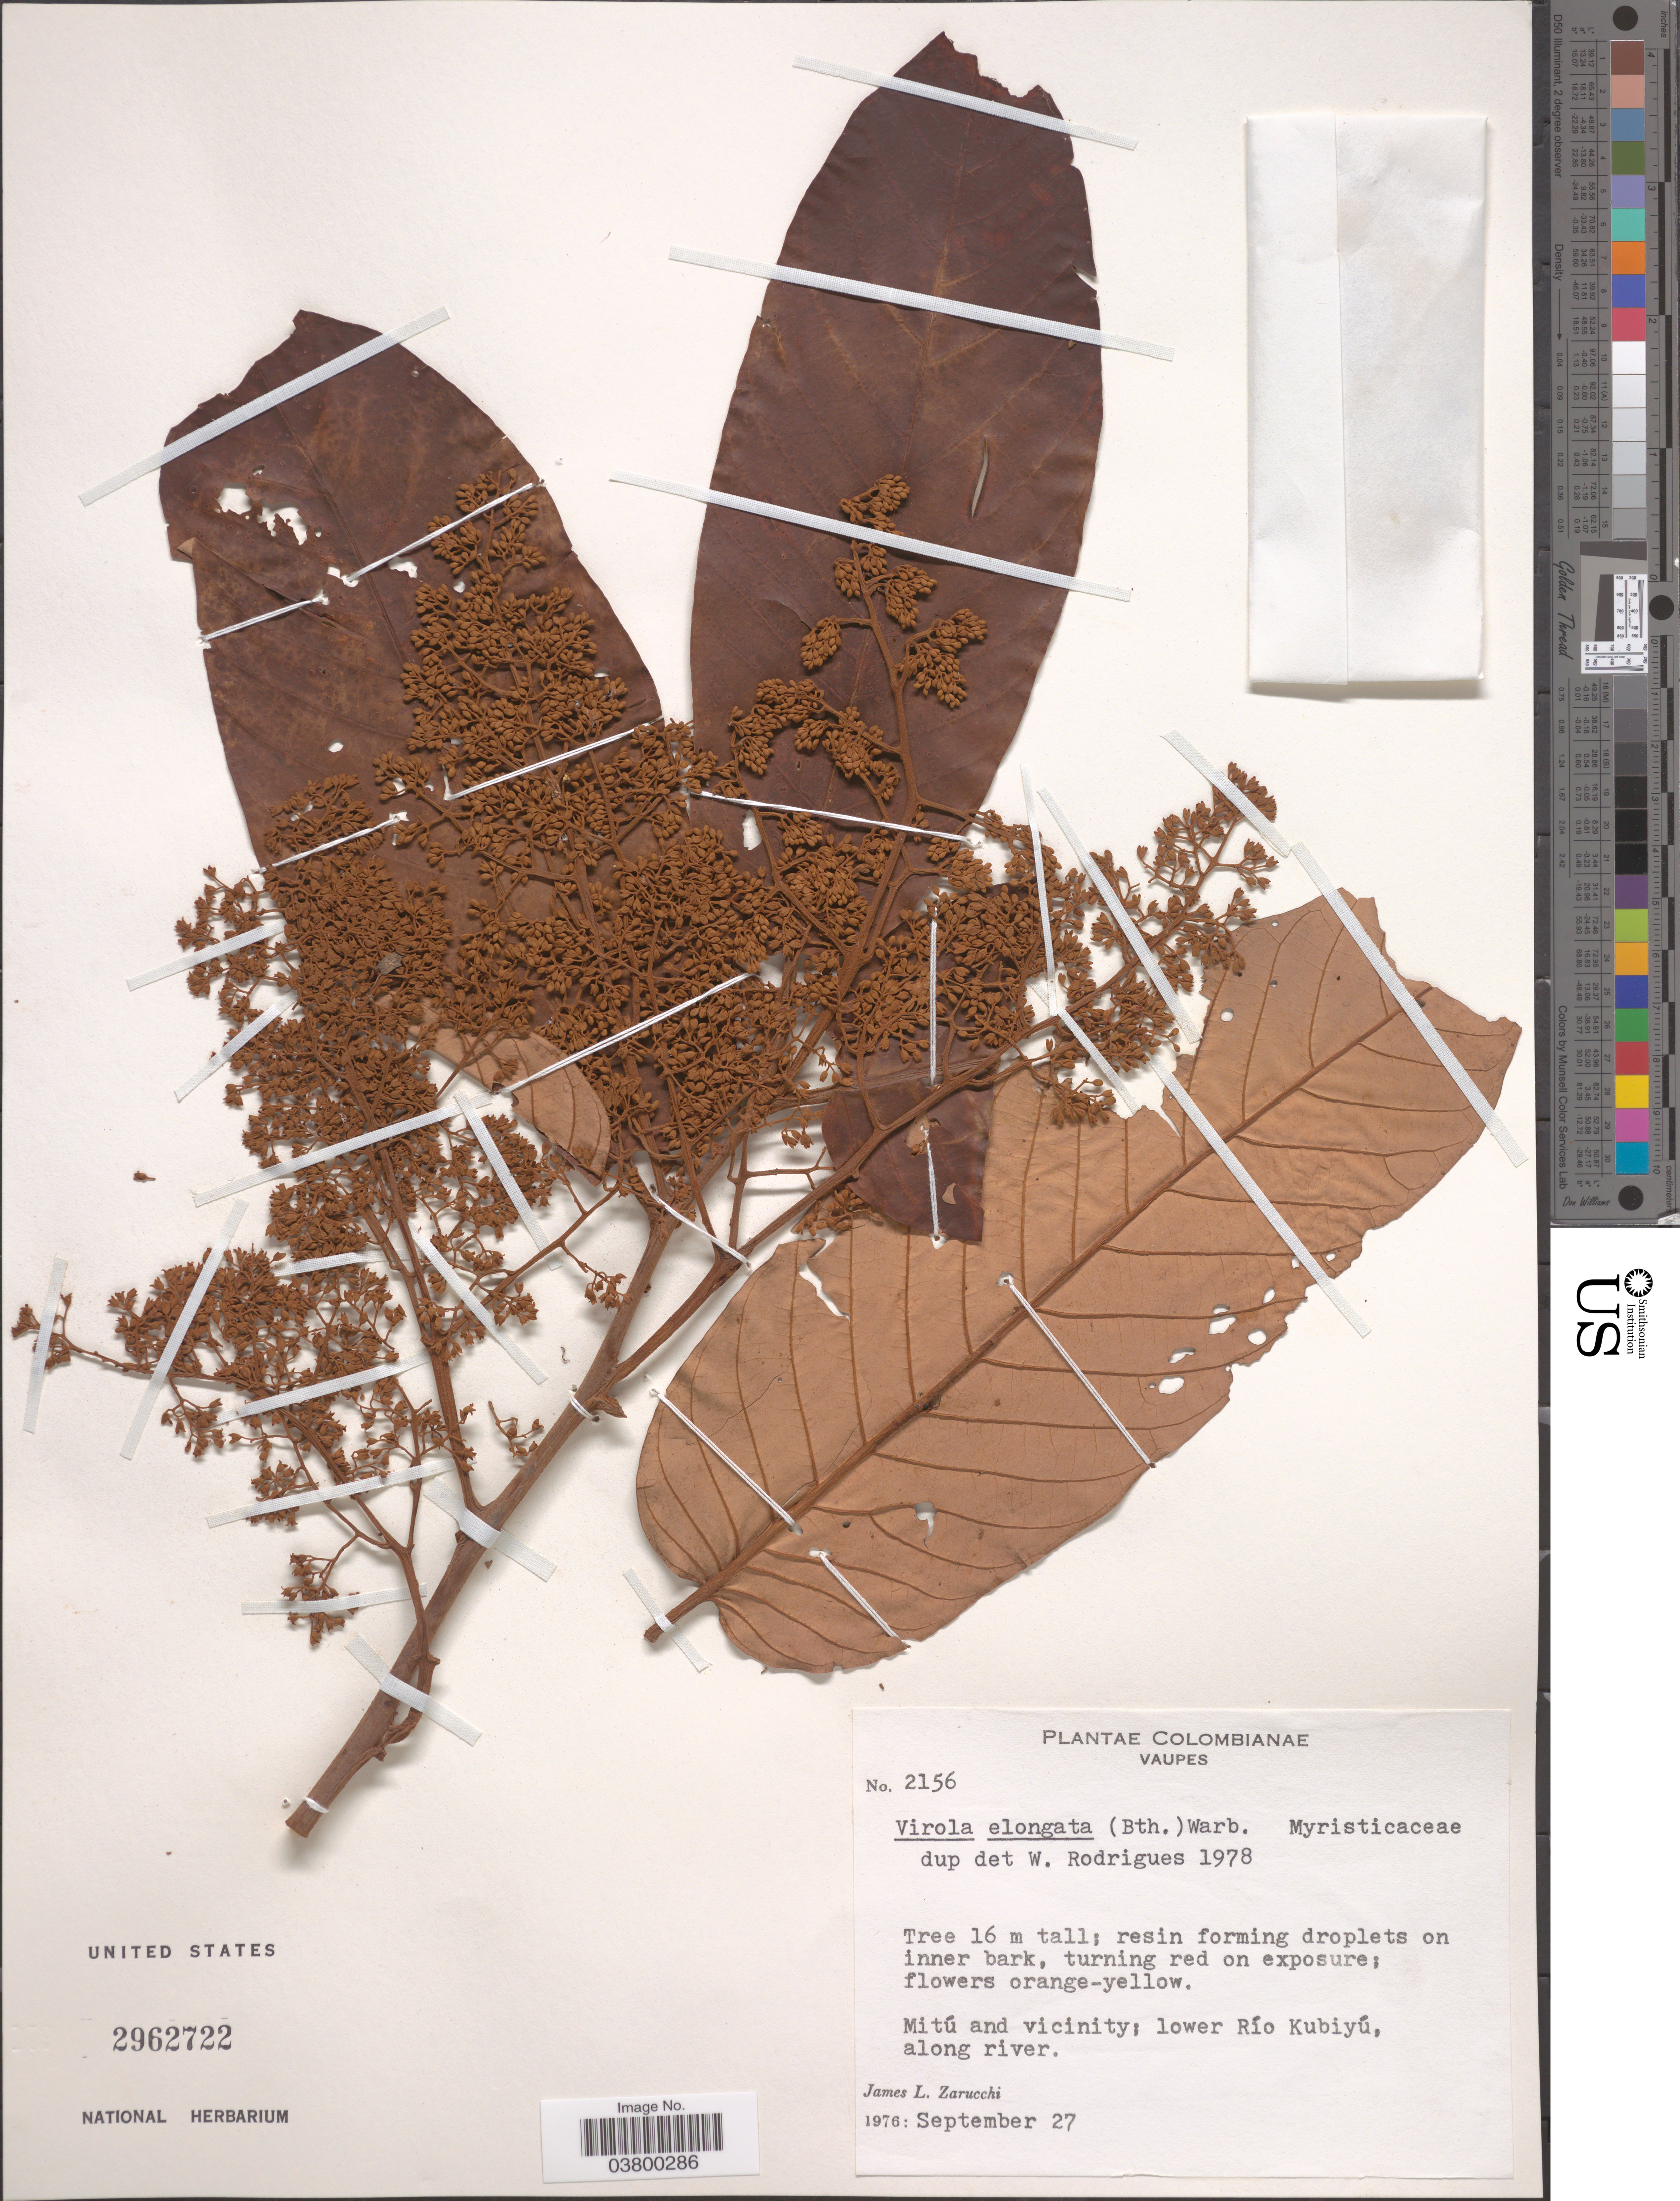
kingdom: Plantae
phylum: Tracheophyta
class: Magnoliopsida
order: Magnoliales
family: Myristicaceae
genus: Virola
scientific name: Virola elongata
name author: (Benth.) Warb.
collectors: J. L. Zarucchi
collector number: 2156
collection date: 1976-09-27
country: Colombia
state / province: Vaupés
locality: Mitú and vicinity; lower Río Kubiyú, along river.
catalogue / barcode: US 2962722